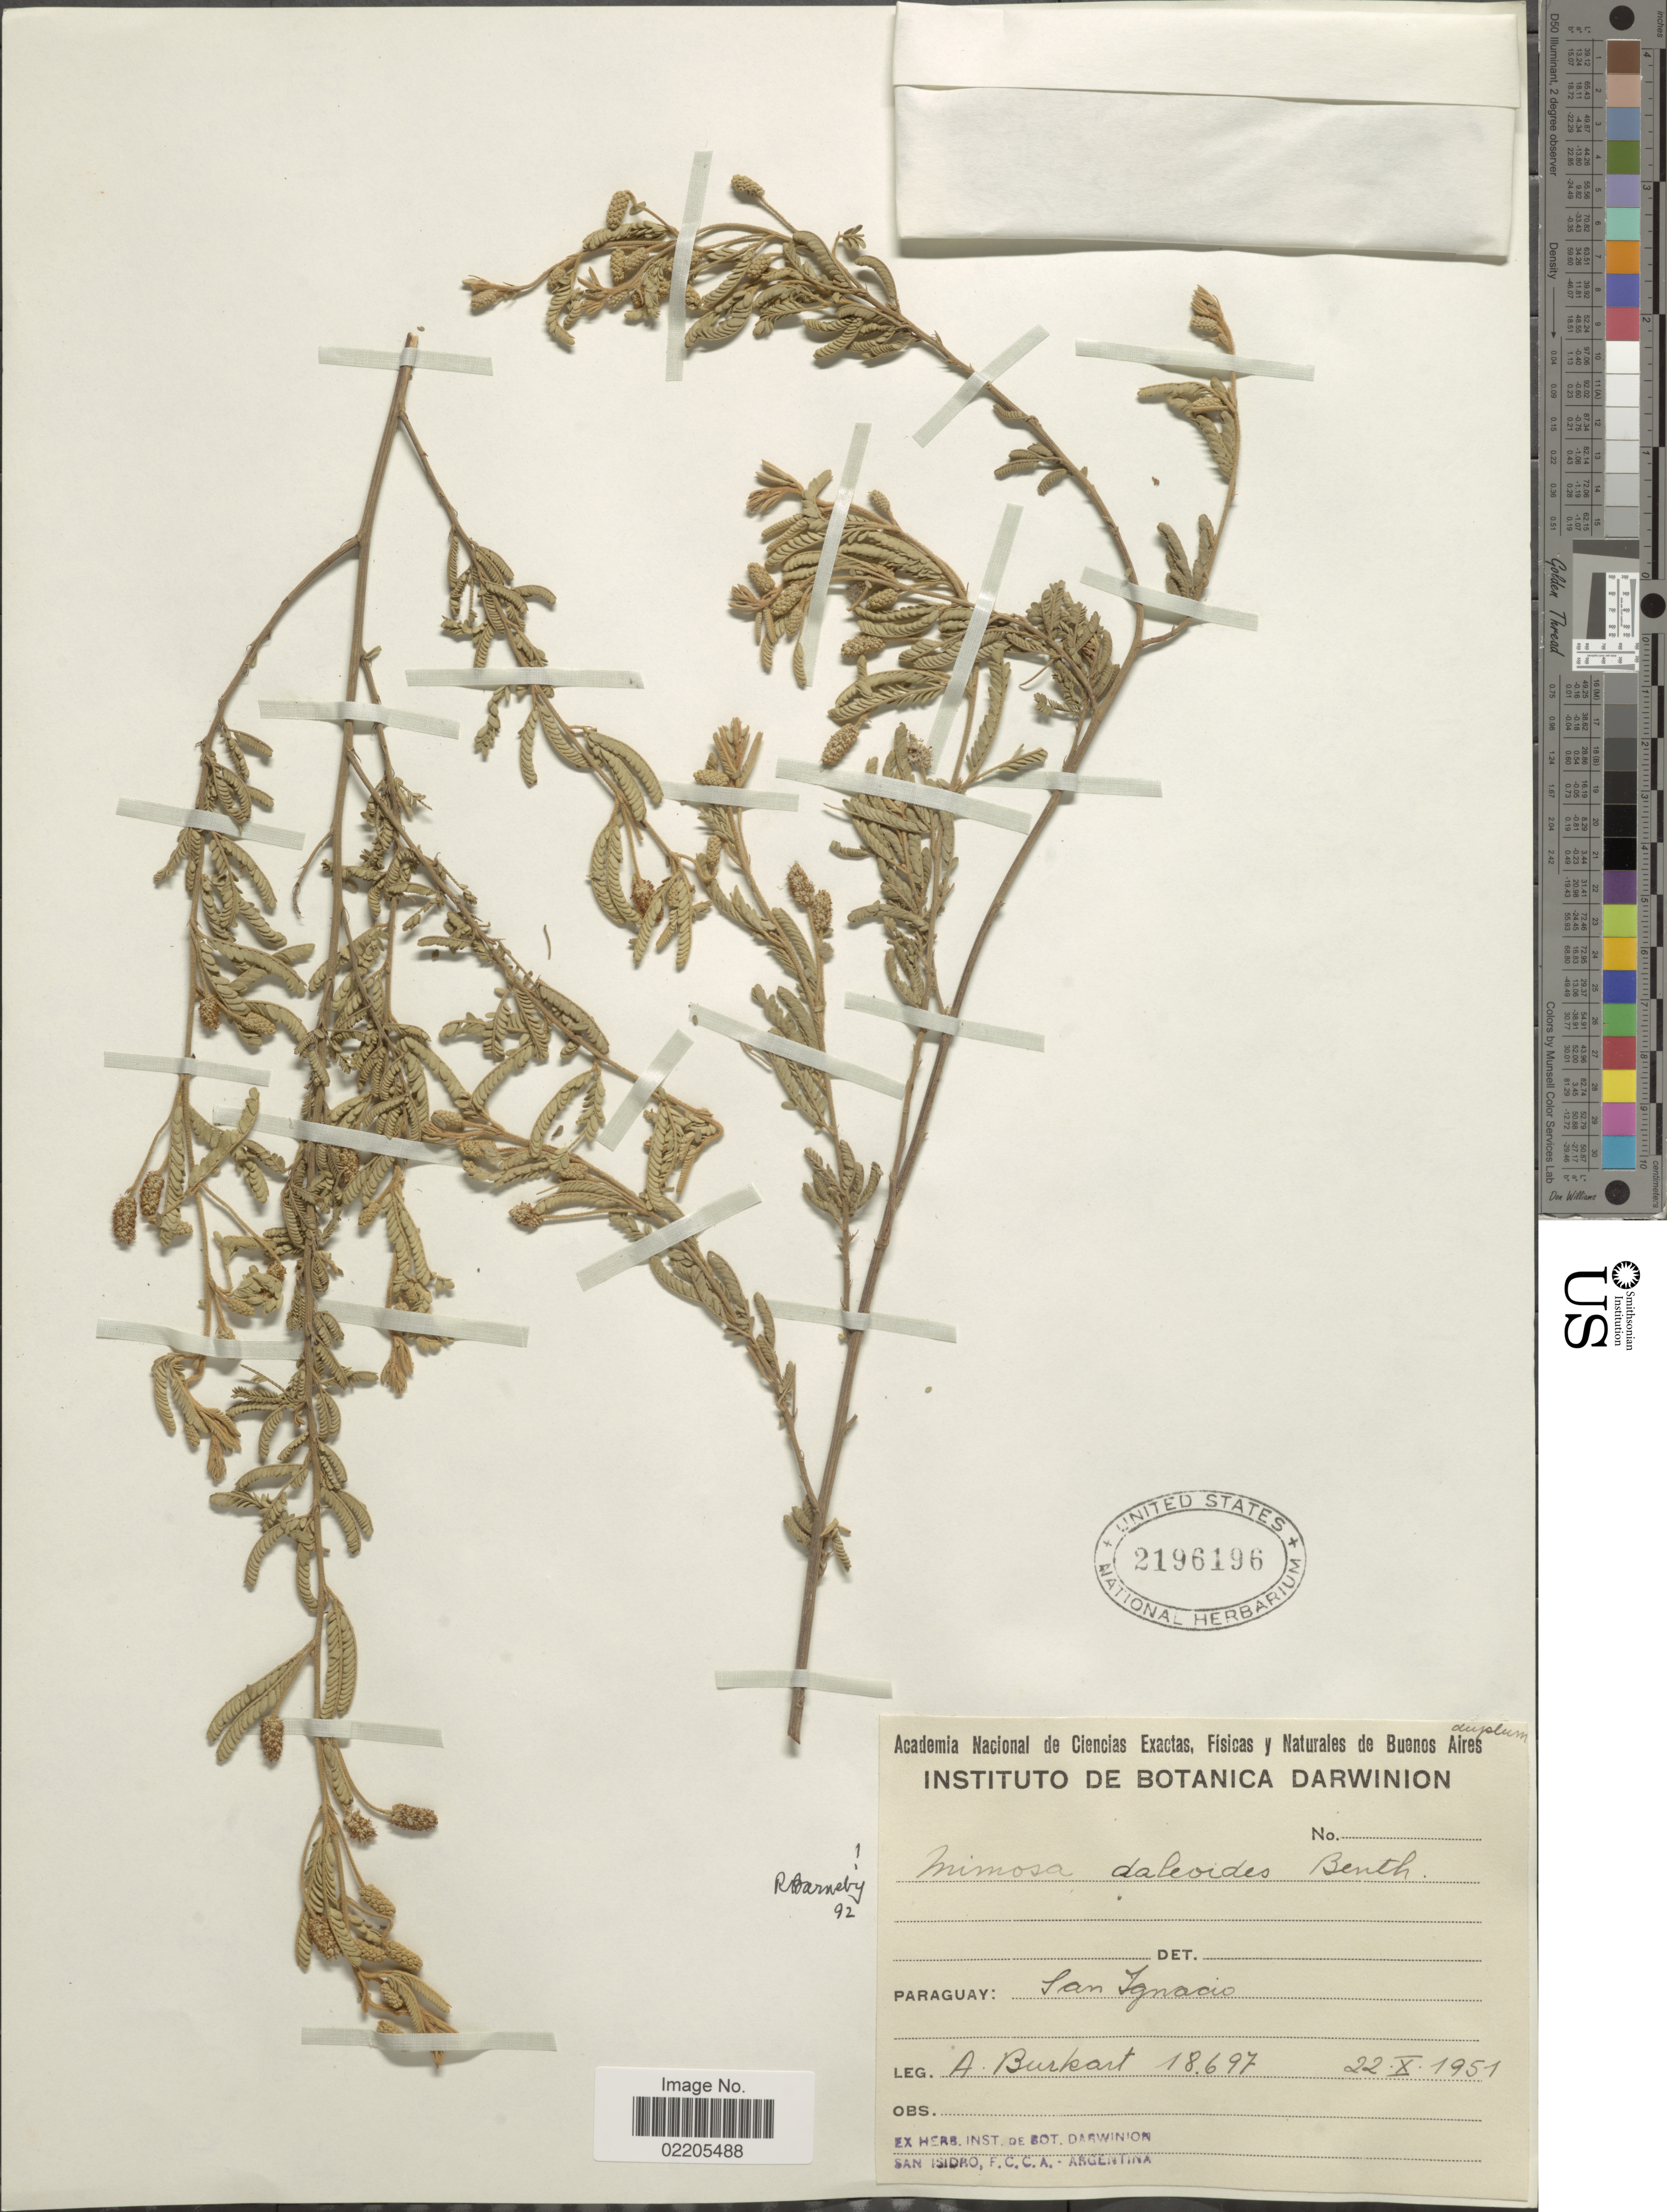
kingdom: Plantae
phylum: Tracheophyta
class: Magnoliopsida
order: Fabales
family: Fabaceae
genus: Mimosa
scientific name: Mimosa daleoides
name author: Benth.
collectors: A. E. Burkart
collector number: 18697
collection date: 1951-10-22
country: Paraguay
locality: San Ignacio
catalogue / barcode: US 2196196